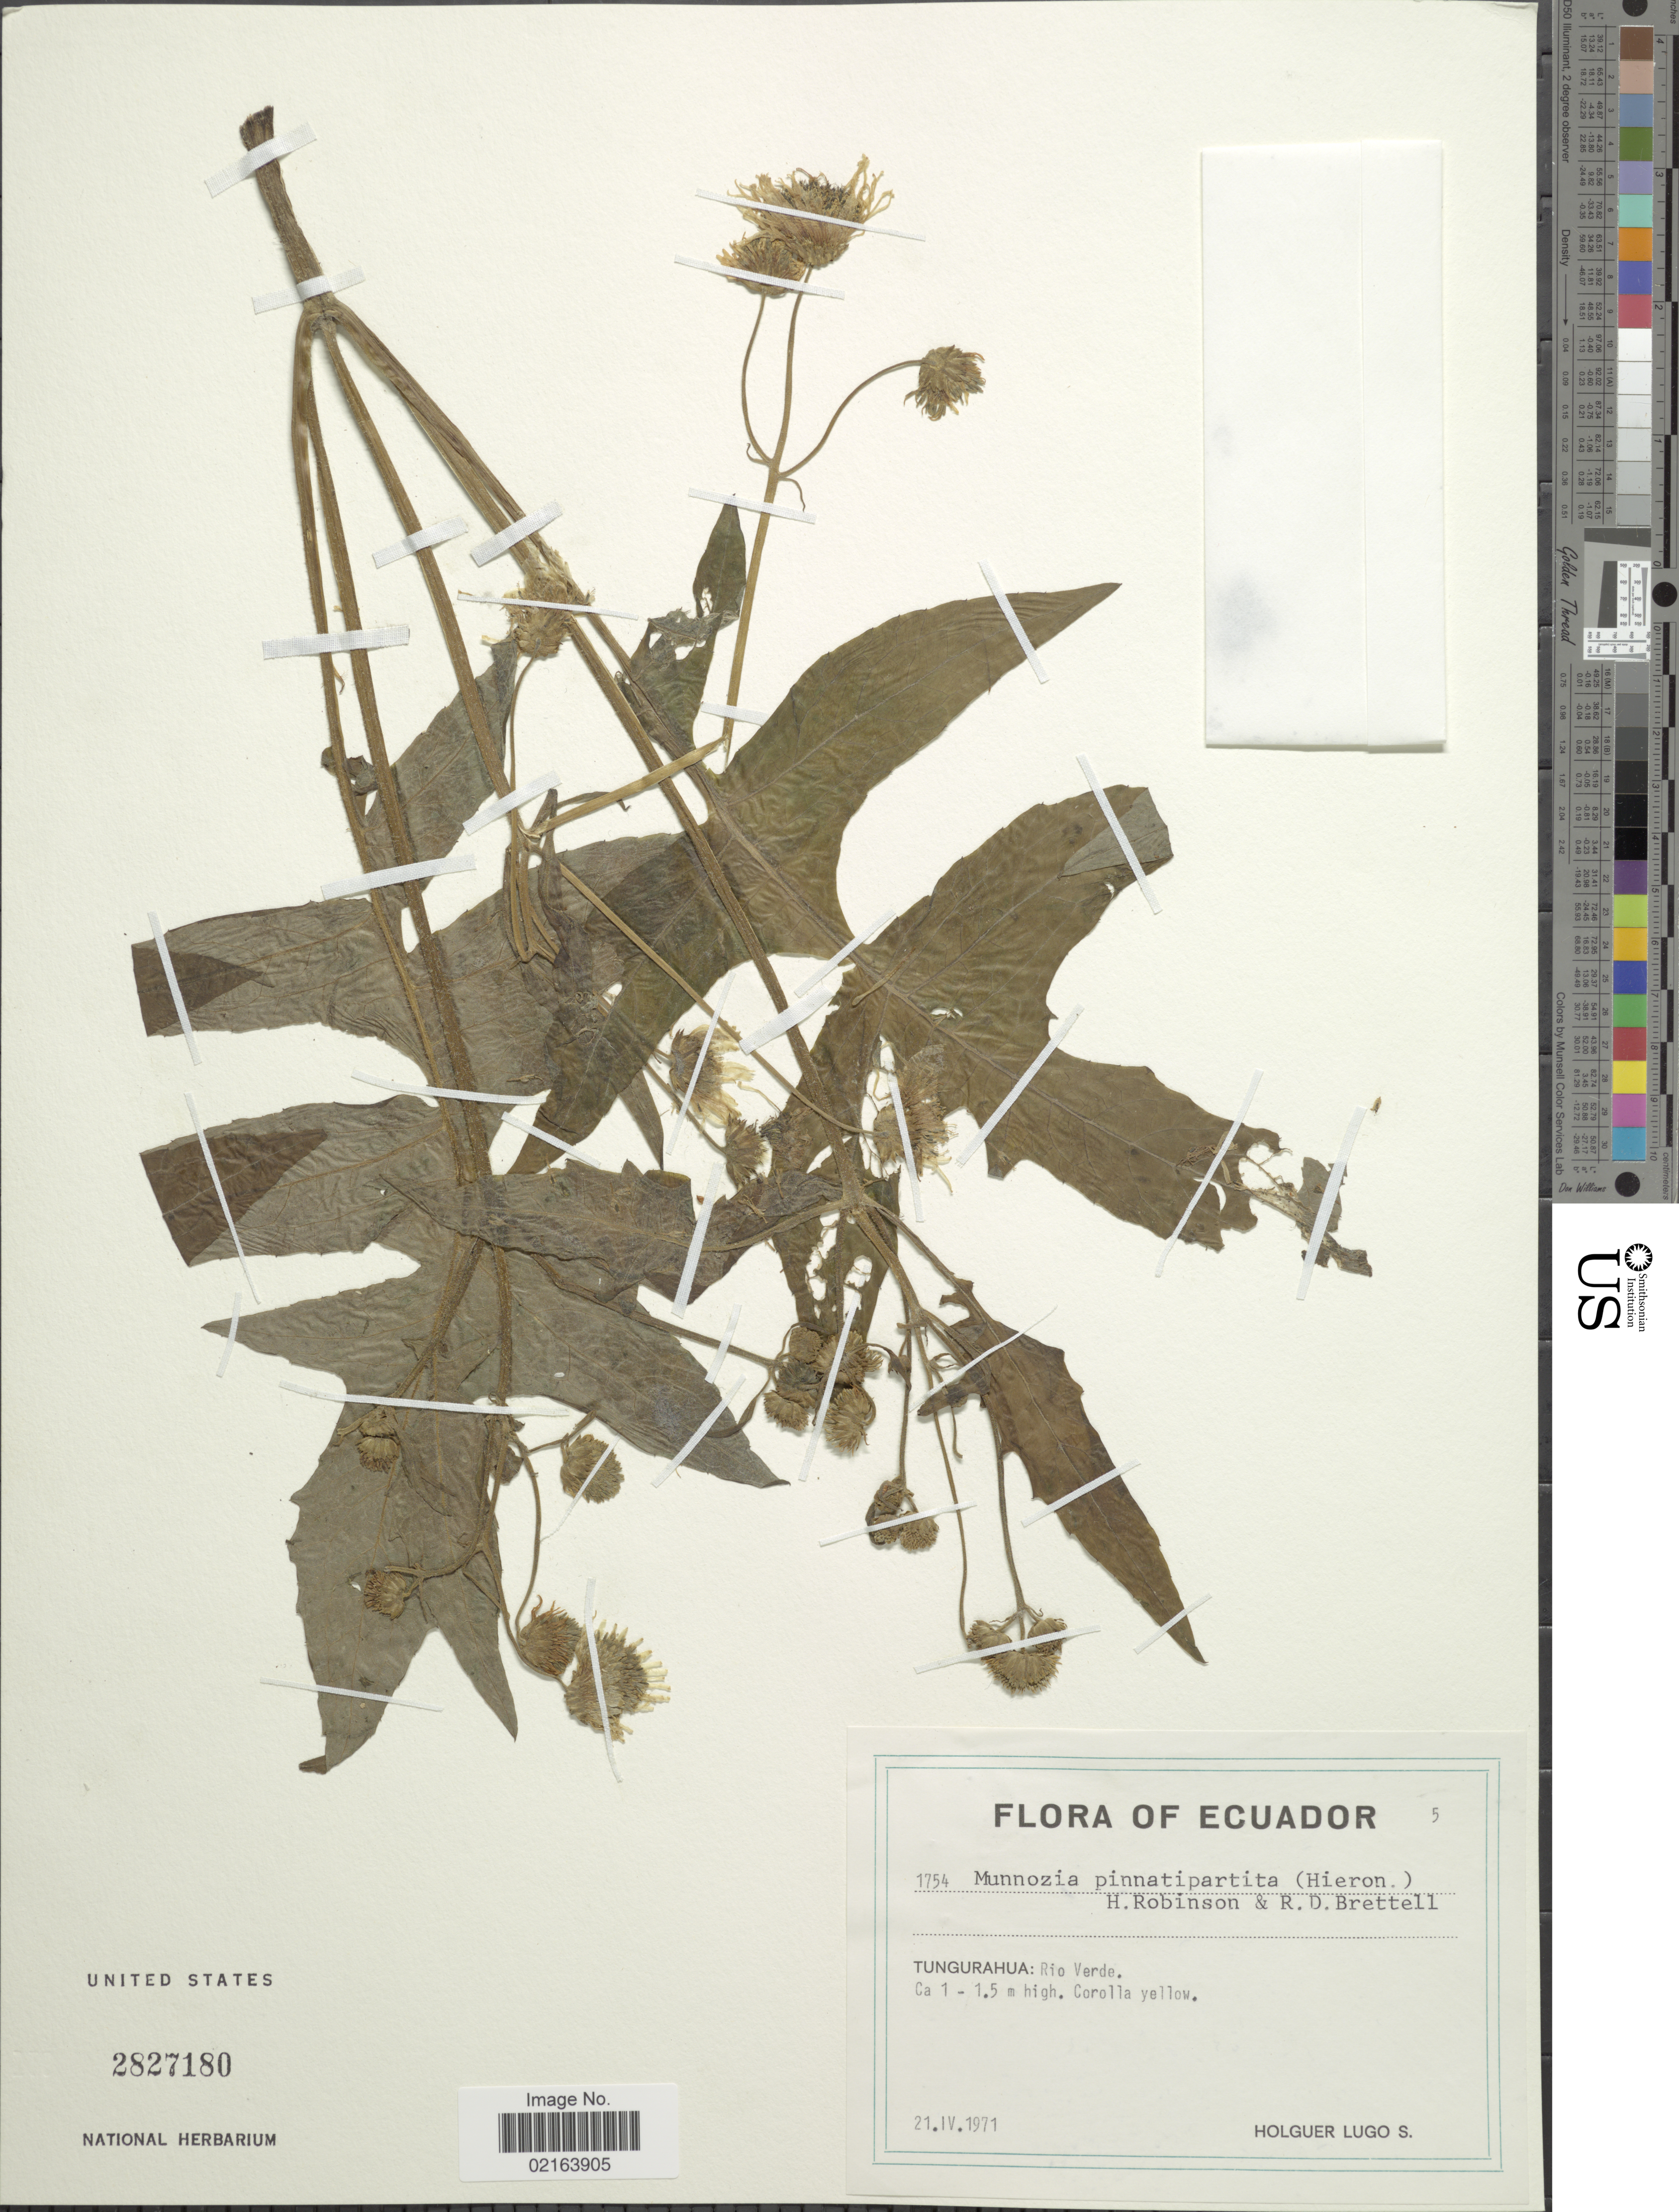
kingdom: Plantae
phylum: Tracheophyta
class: Magnoliopsida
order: Asterales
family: Asteraceae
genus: Munnozia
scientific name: Munnozia pinnatipartita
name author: (Hieron.) H. Rob. & Brettell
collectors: H. Lugo S.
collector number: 1754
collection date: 1971-04-21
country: Ecuador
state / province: Tungurahua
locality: Tungurahua: Rio Verde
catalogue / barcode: US 2827180